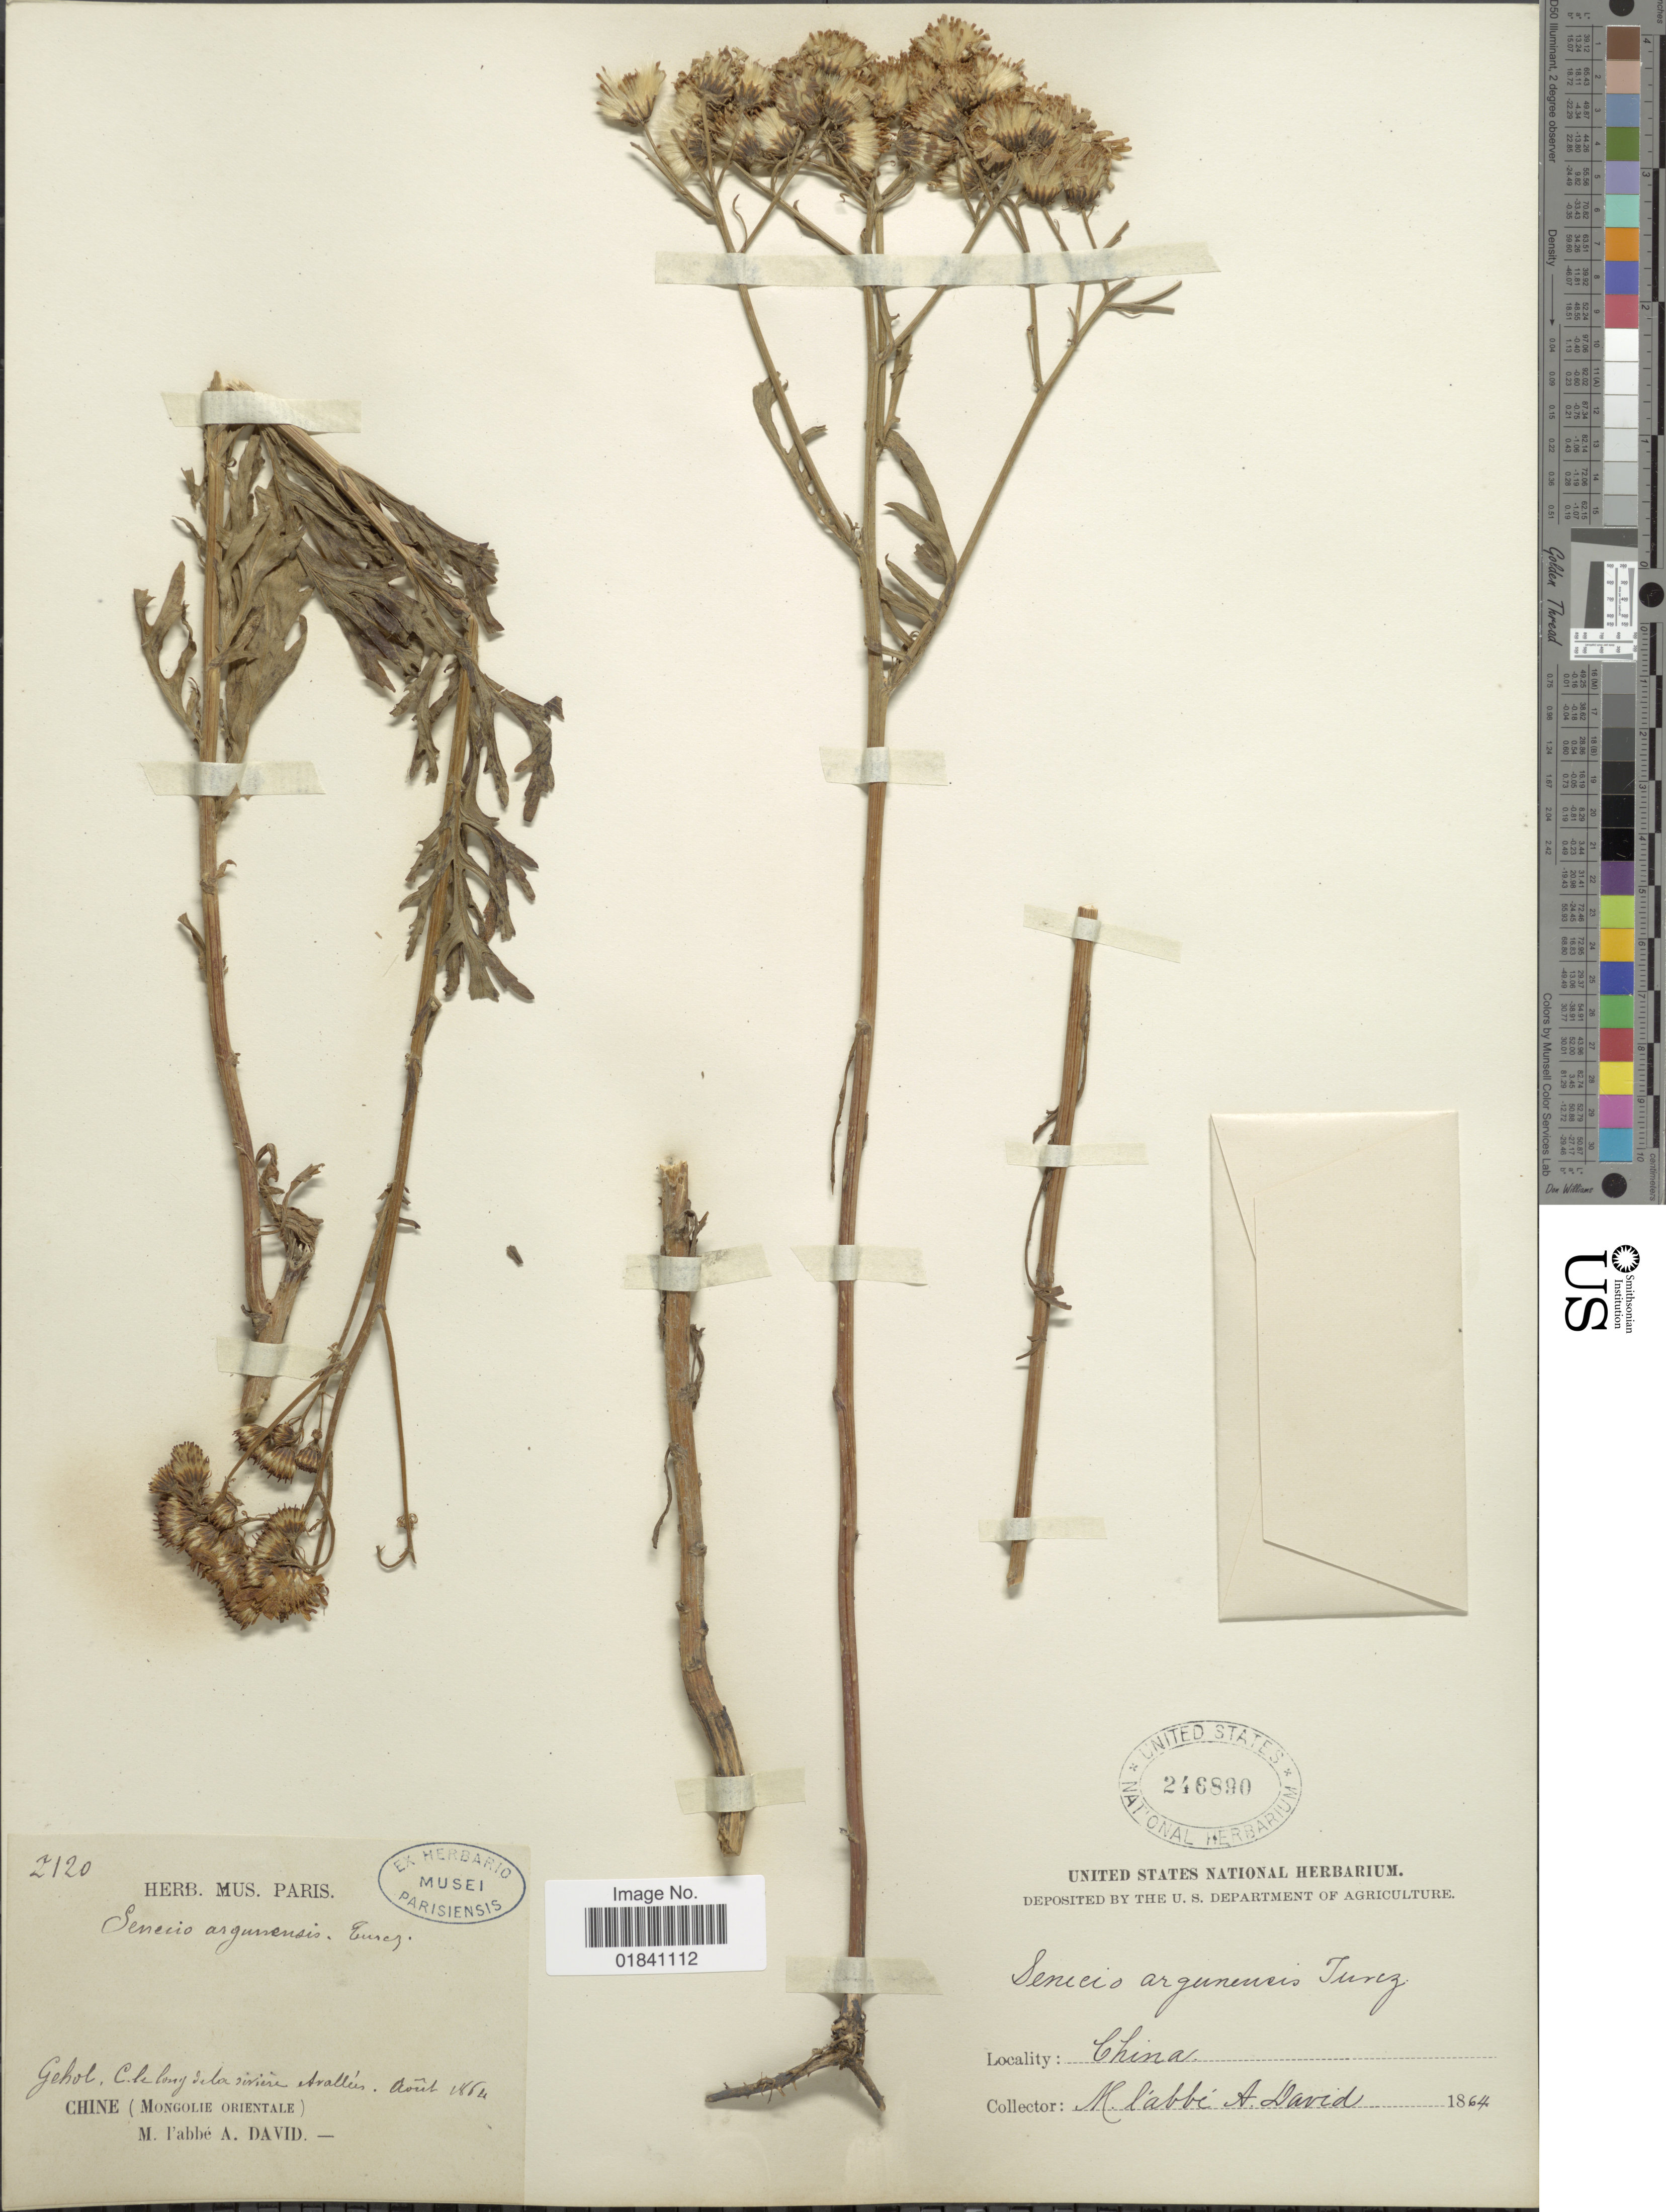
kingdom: Plantae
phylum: Tracheophyta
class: Magnoliopsida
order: Asterales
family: Asteraceae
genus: Senecio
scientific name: Senecio argunensis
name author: Turcz.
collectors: A. J. P. David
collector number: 2120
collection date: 1864-08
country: China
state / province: Nei Monggol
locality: Gehol, Cote long dela riviere Arallus. [interpreted] Mongolie Orientale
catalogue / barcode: US 246890